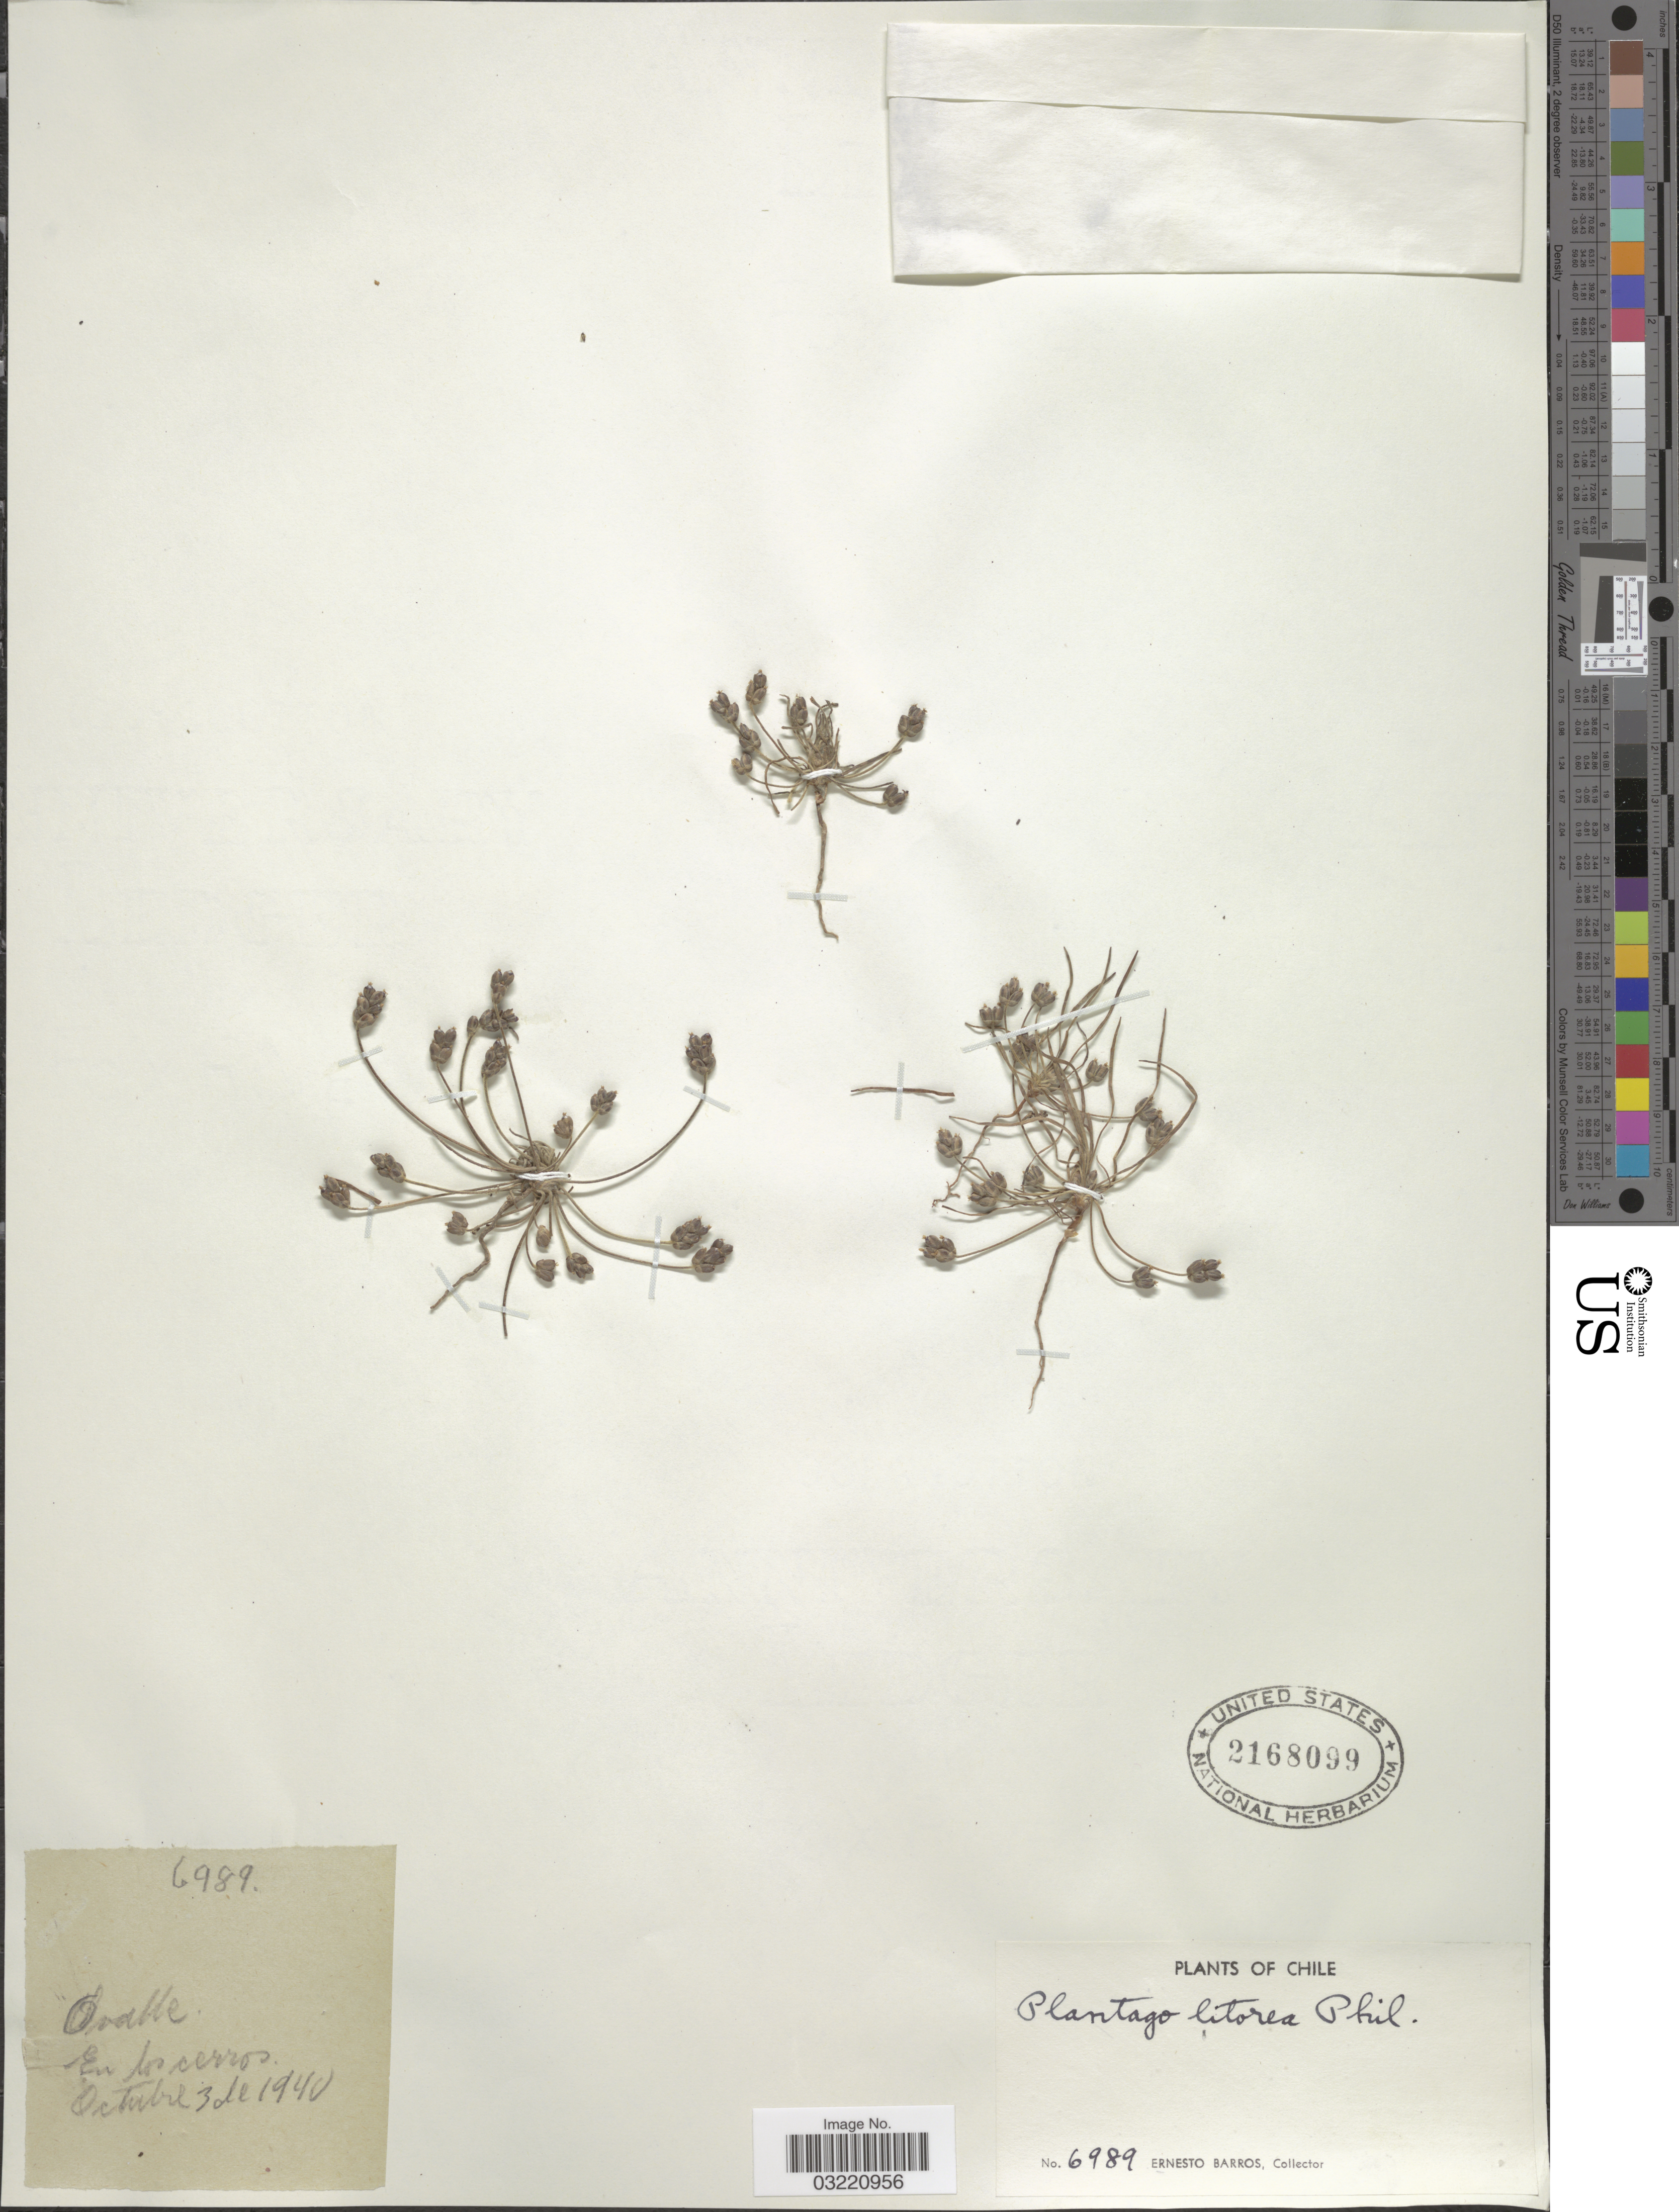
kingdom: Plantae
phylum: Tracheophyta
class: Magnoliopsida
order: Lamiales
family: Plantaginaceae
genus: Plantago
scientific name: Plantago litorea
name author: Phil.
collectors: E. Barros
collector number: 6989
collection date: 1940-10-03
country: Chile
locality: Ovalle. En los cerros.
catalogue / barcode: US 2168099